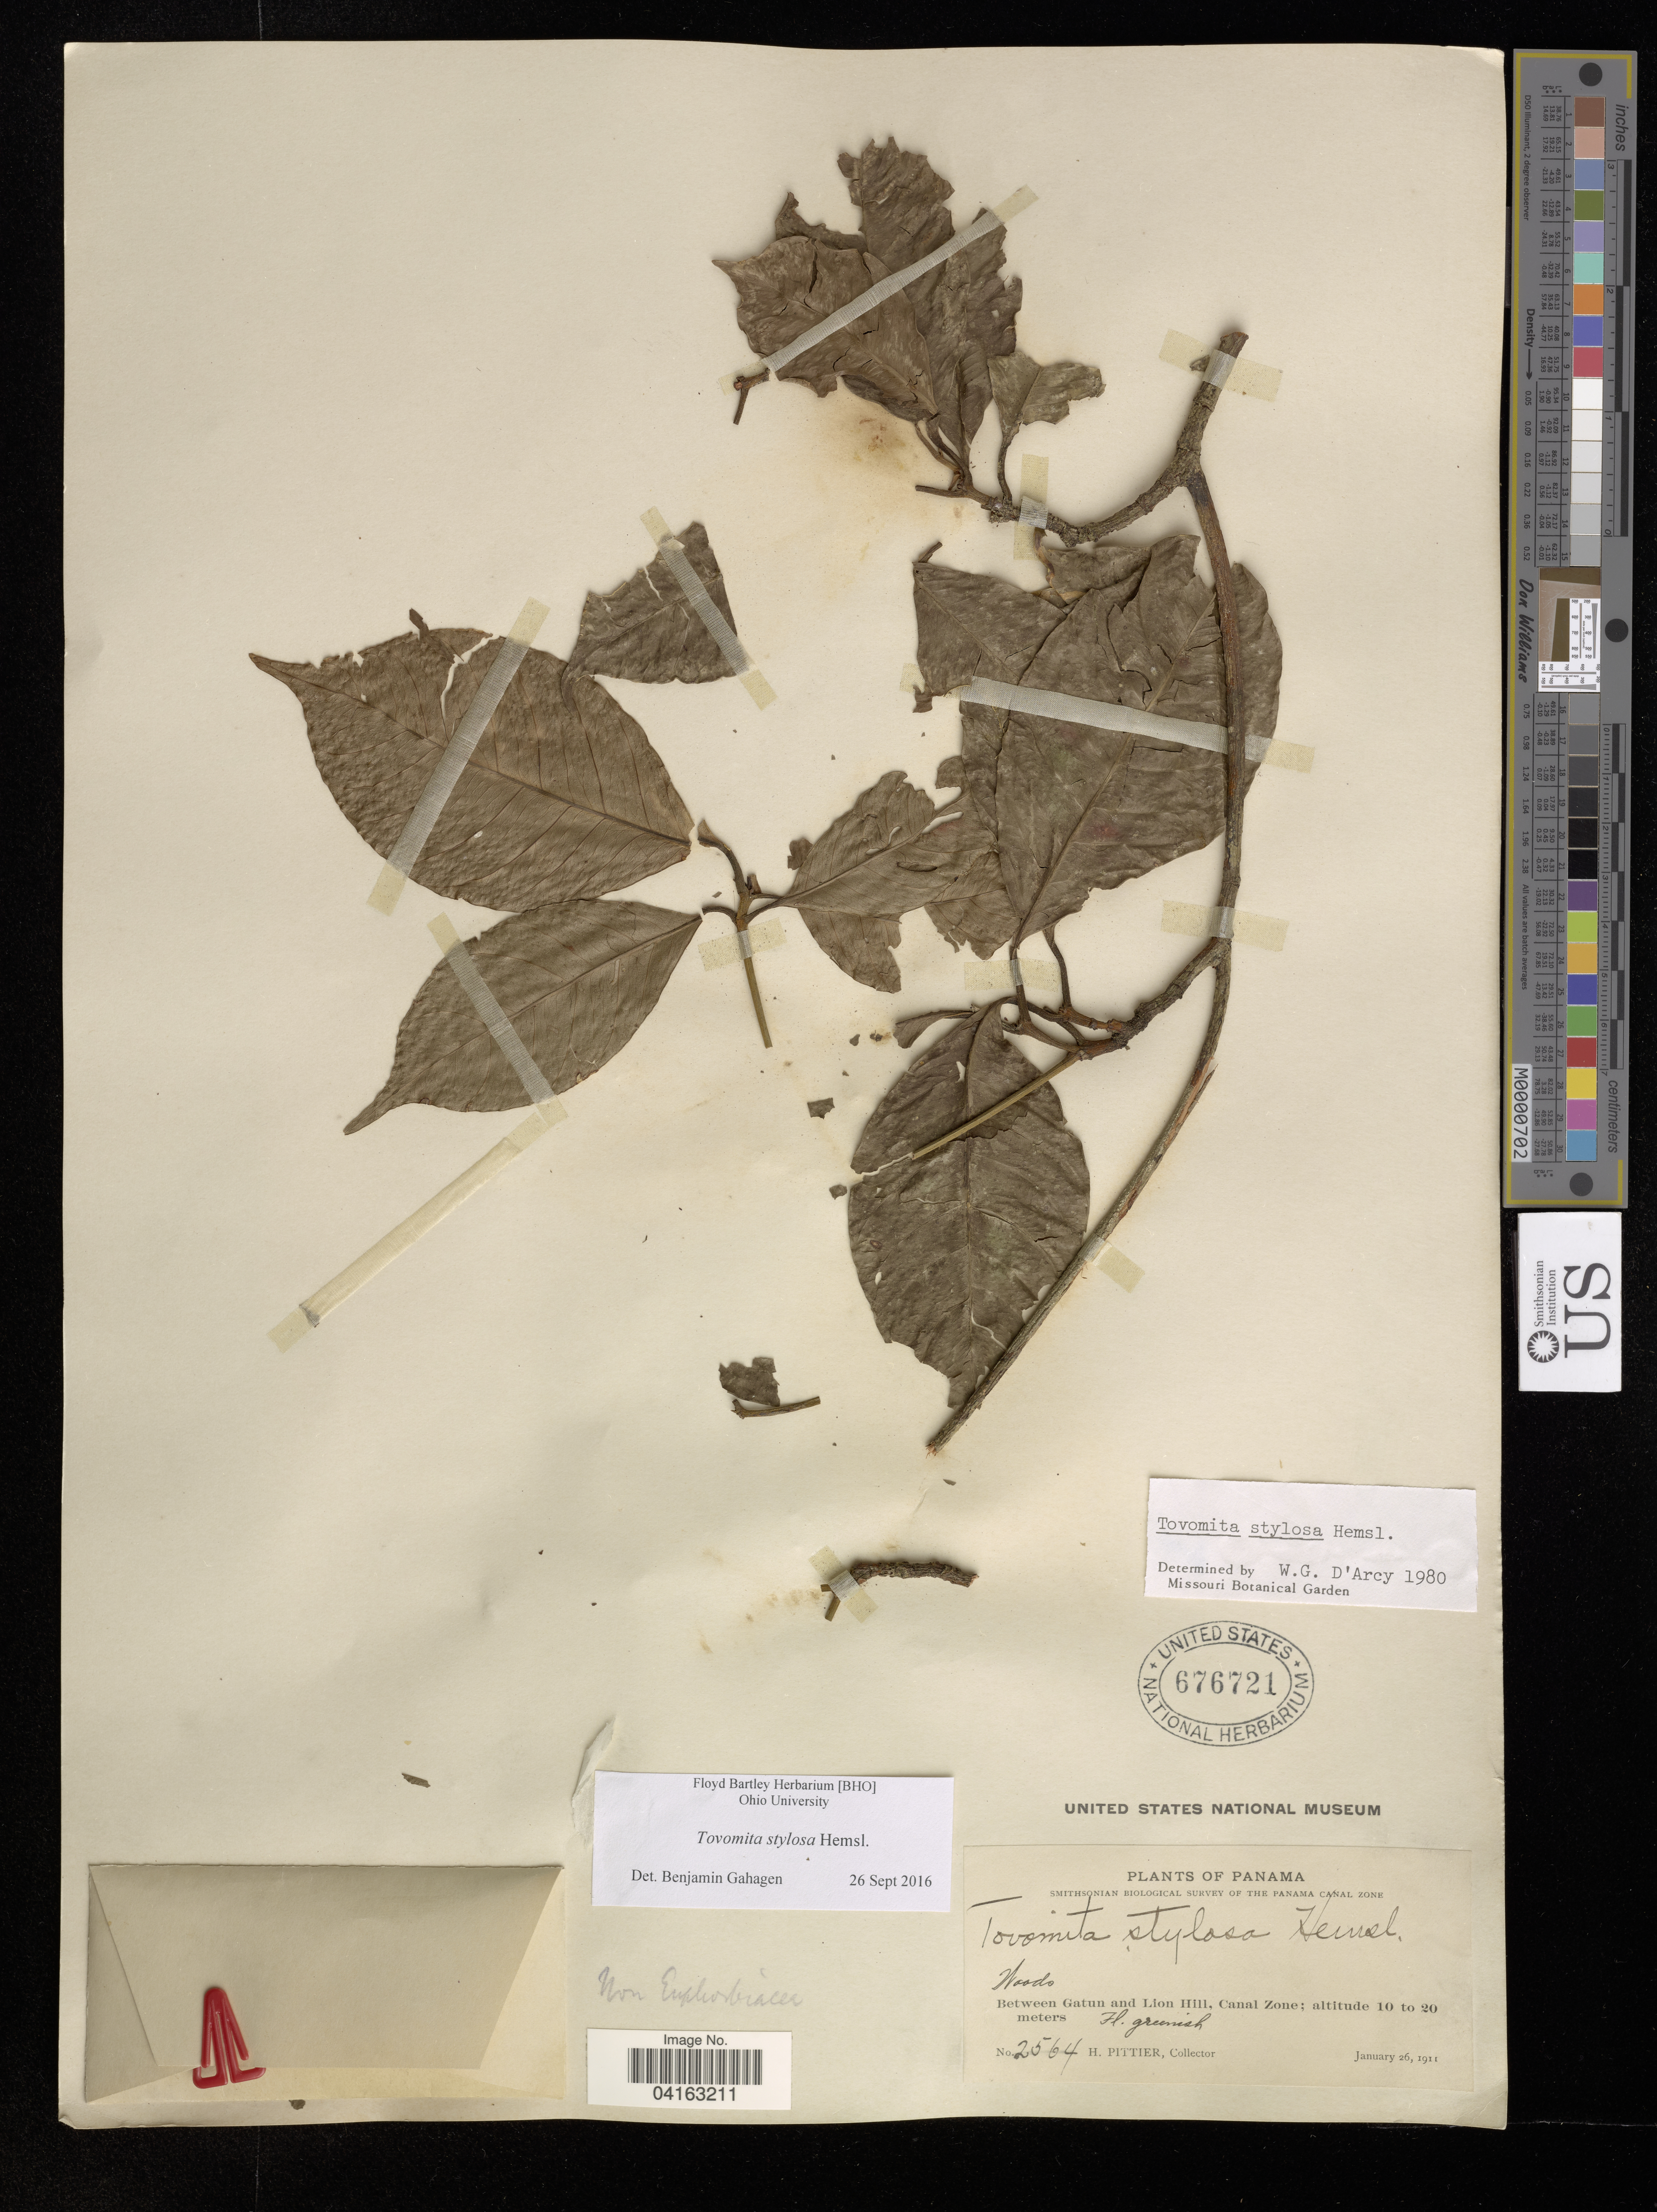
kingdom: Plantae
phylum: Tracheophyta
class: Magnoliopsida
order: Malpighiales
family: Clusiaceae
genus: Tovomita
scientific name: Tovomita stylosa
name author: Hemsl.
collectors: H. F. Pittier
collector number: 2564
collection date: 1911-01-26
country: Panama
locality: Between Gatun and Lion Hill, Canal Zone.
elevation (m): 10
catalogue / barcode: US 676721